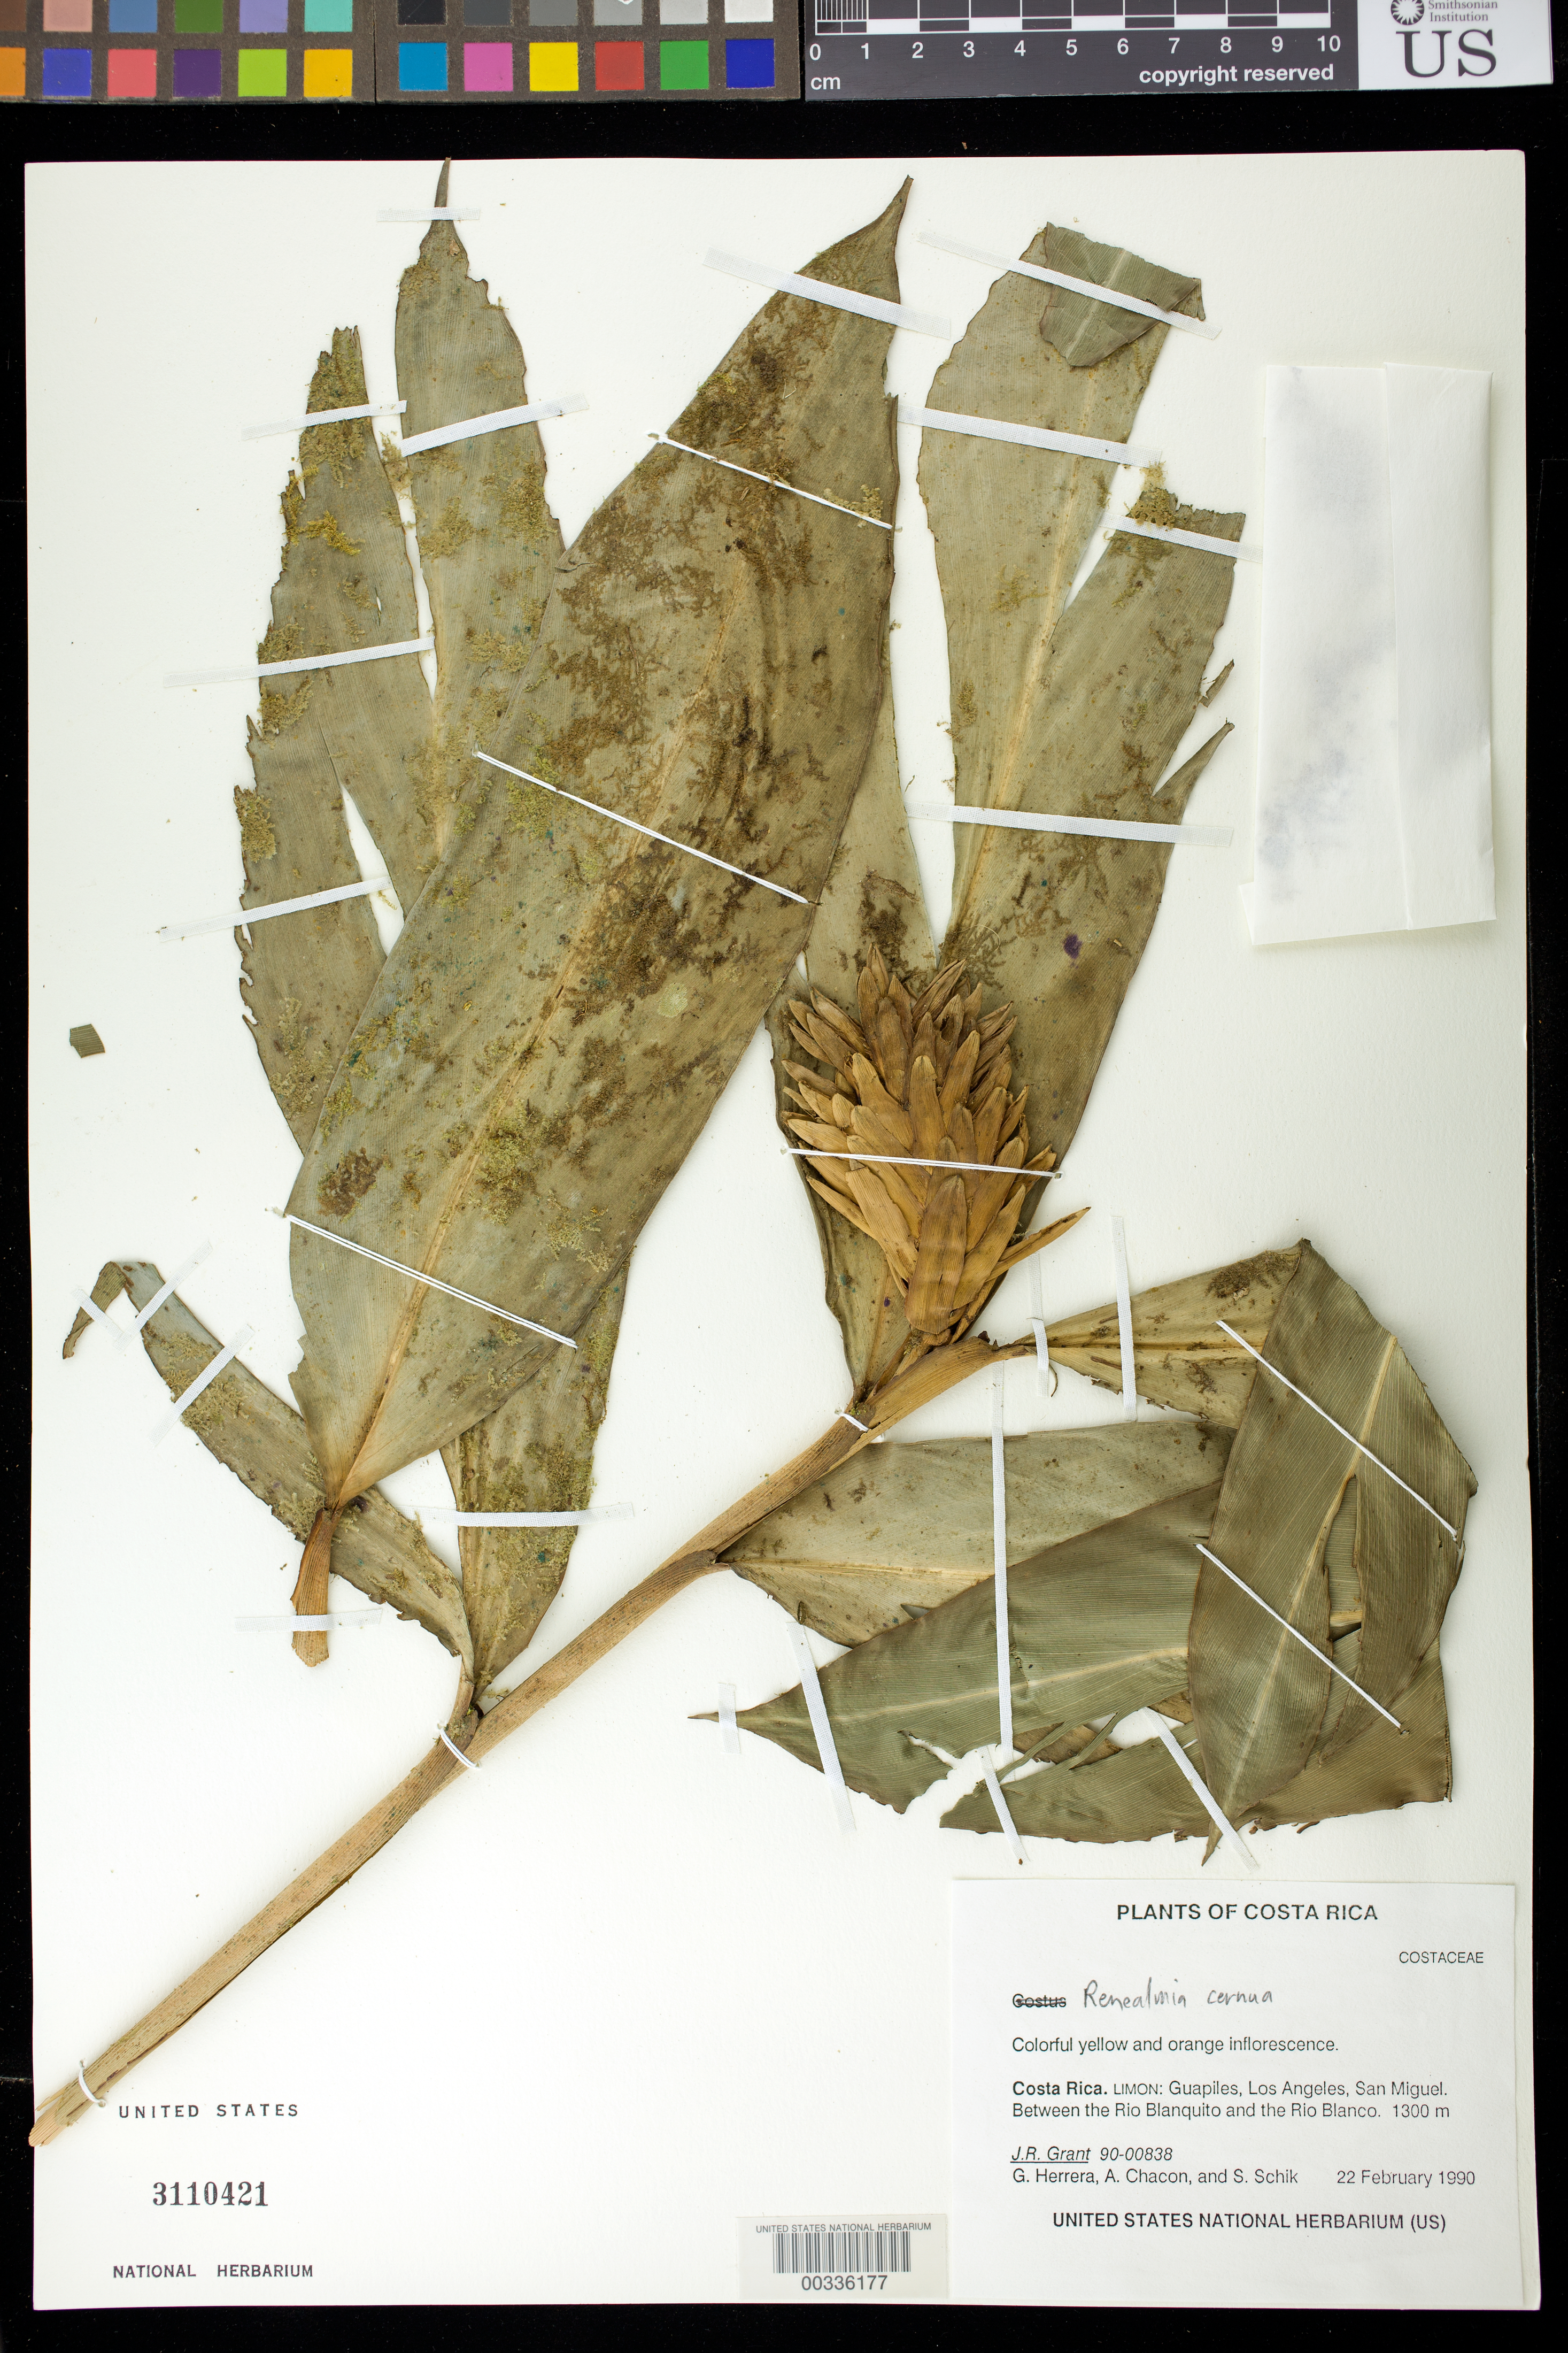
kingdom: Plantae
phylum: Tracheophyta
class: Liliopsida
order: Zingiberales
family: Zingiberaceae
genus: Renealmia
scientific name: Renealmia cernua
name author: (Sw. ex Roem. & Schult.) J.F. Macbr.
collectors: J. R. Grant, G. Herrera Ch., A. Chacon & S. Schik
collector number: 90-00838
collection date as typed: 22 Feb 1990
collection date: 1990-02-22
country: Costa Rica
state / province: Limón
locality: Guapiles, los angeles, san miguel, between rio blanquito and rio blanco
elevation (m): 1300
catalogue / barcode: US 3110421